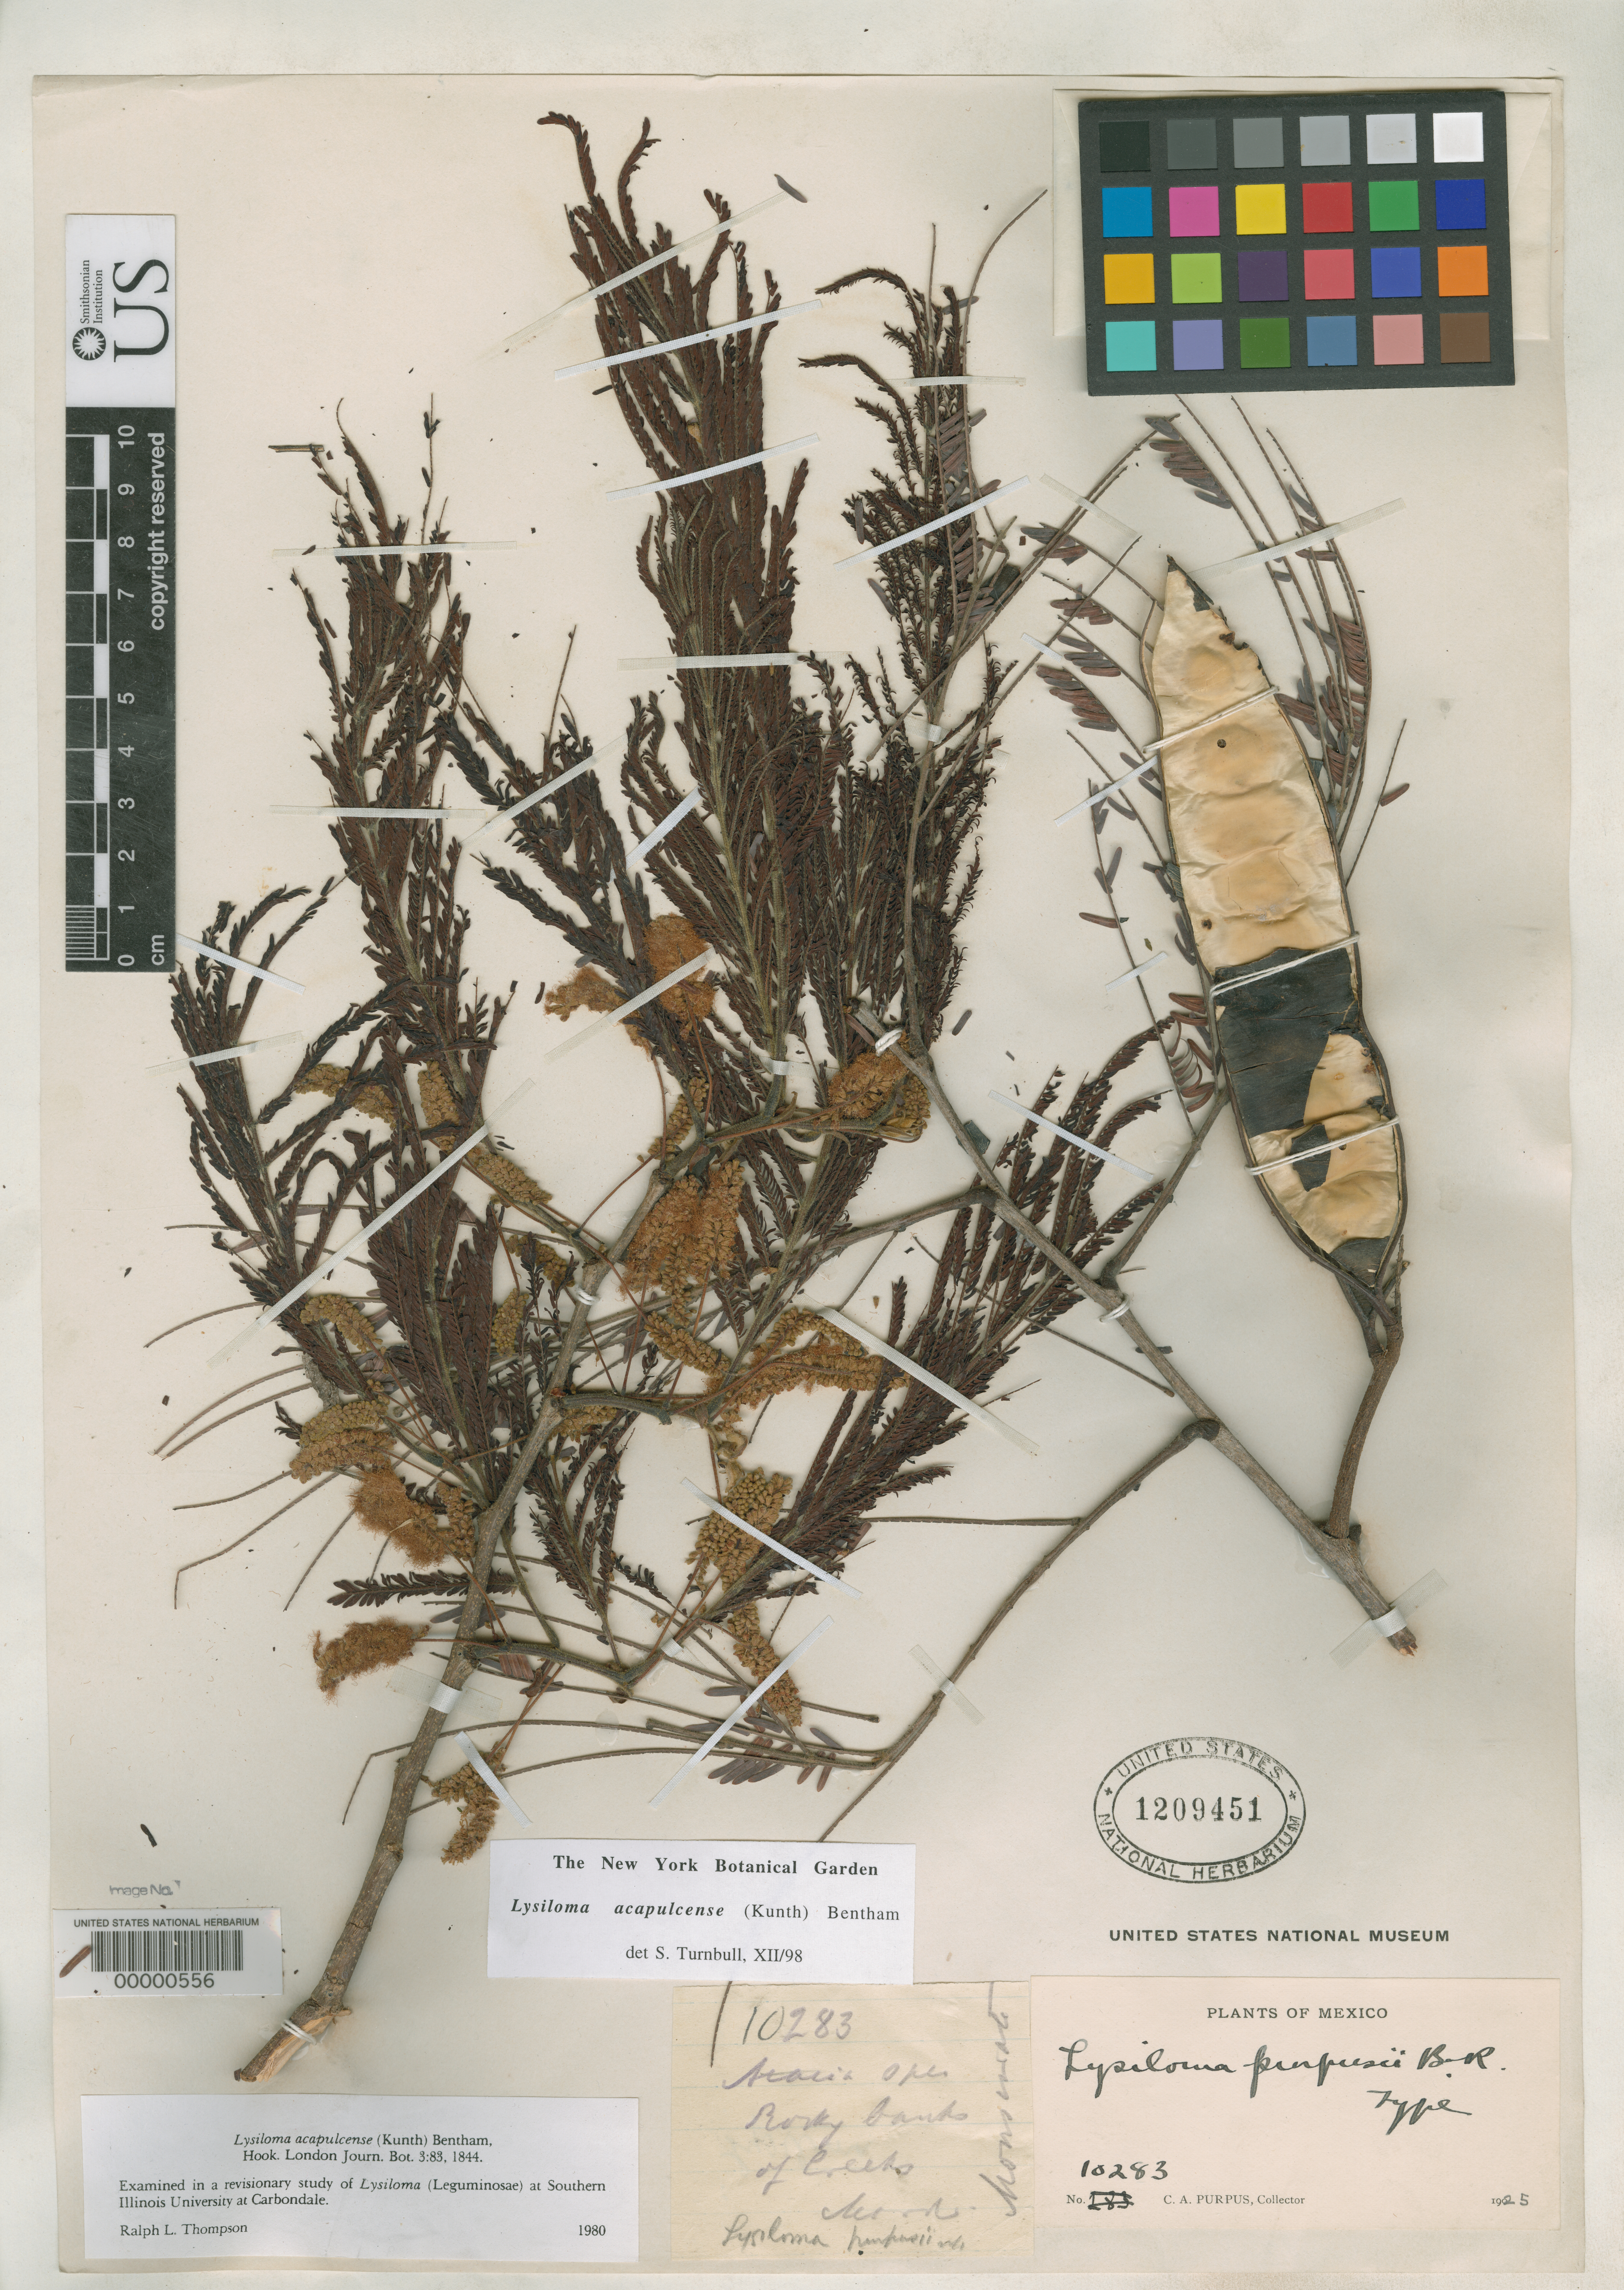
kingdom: Plantae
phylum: Tracheophyta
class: Magnoliopsida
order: Fabales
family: Fabaceae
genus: Lysiloma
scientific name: Lysiloma purpusii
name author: Britton & Rose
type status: Type Collection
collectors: C. A. Purpus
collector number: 10283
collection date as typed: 1925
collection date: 1925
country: Mexico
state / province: Chiapas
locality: Monserrate.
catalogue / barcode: US 1209451